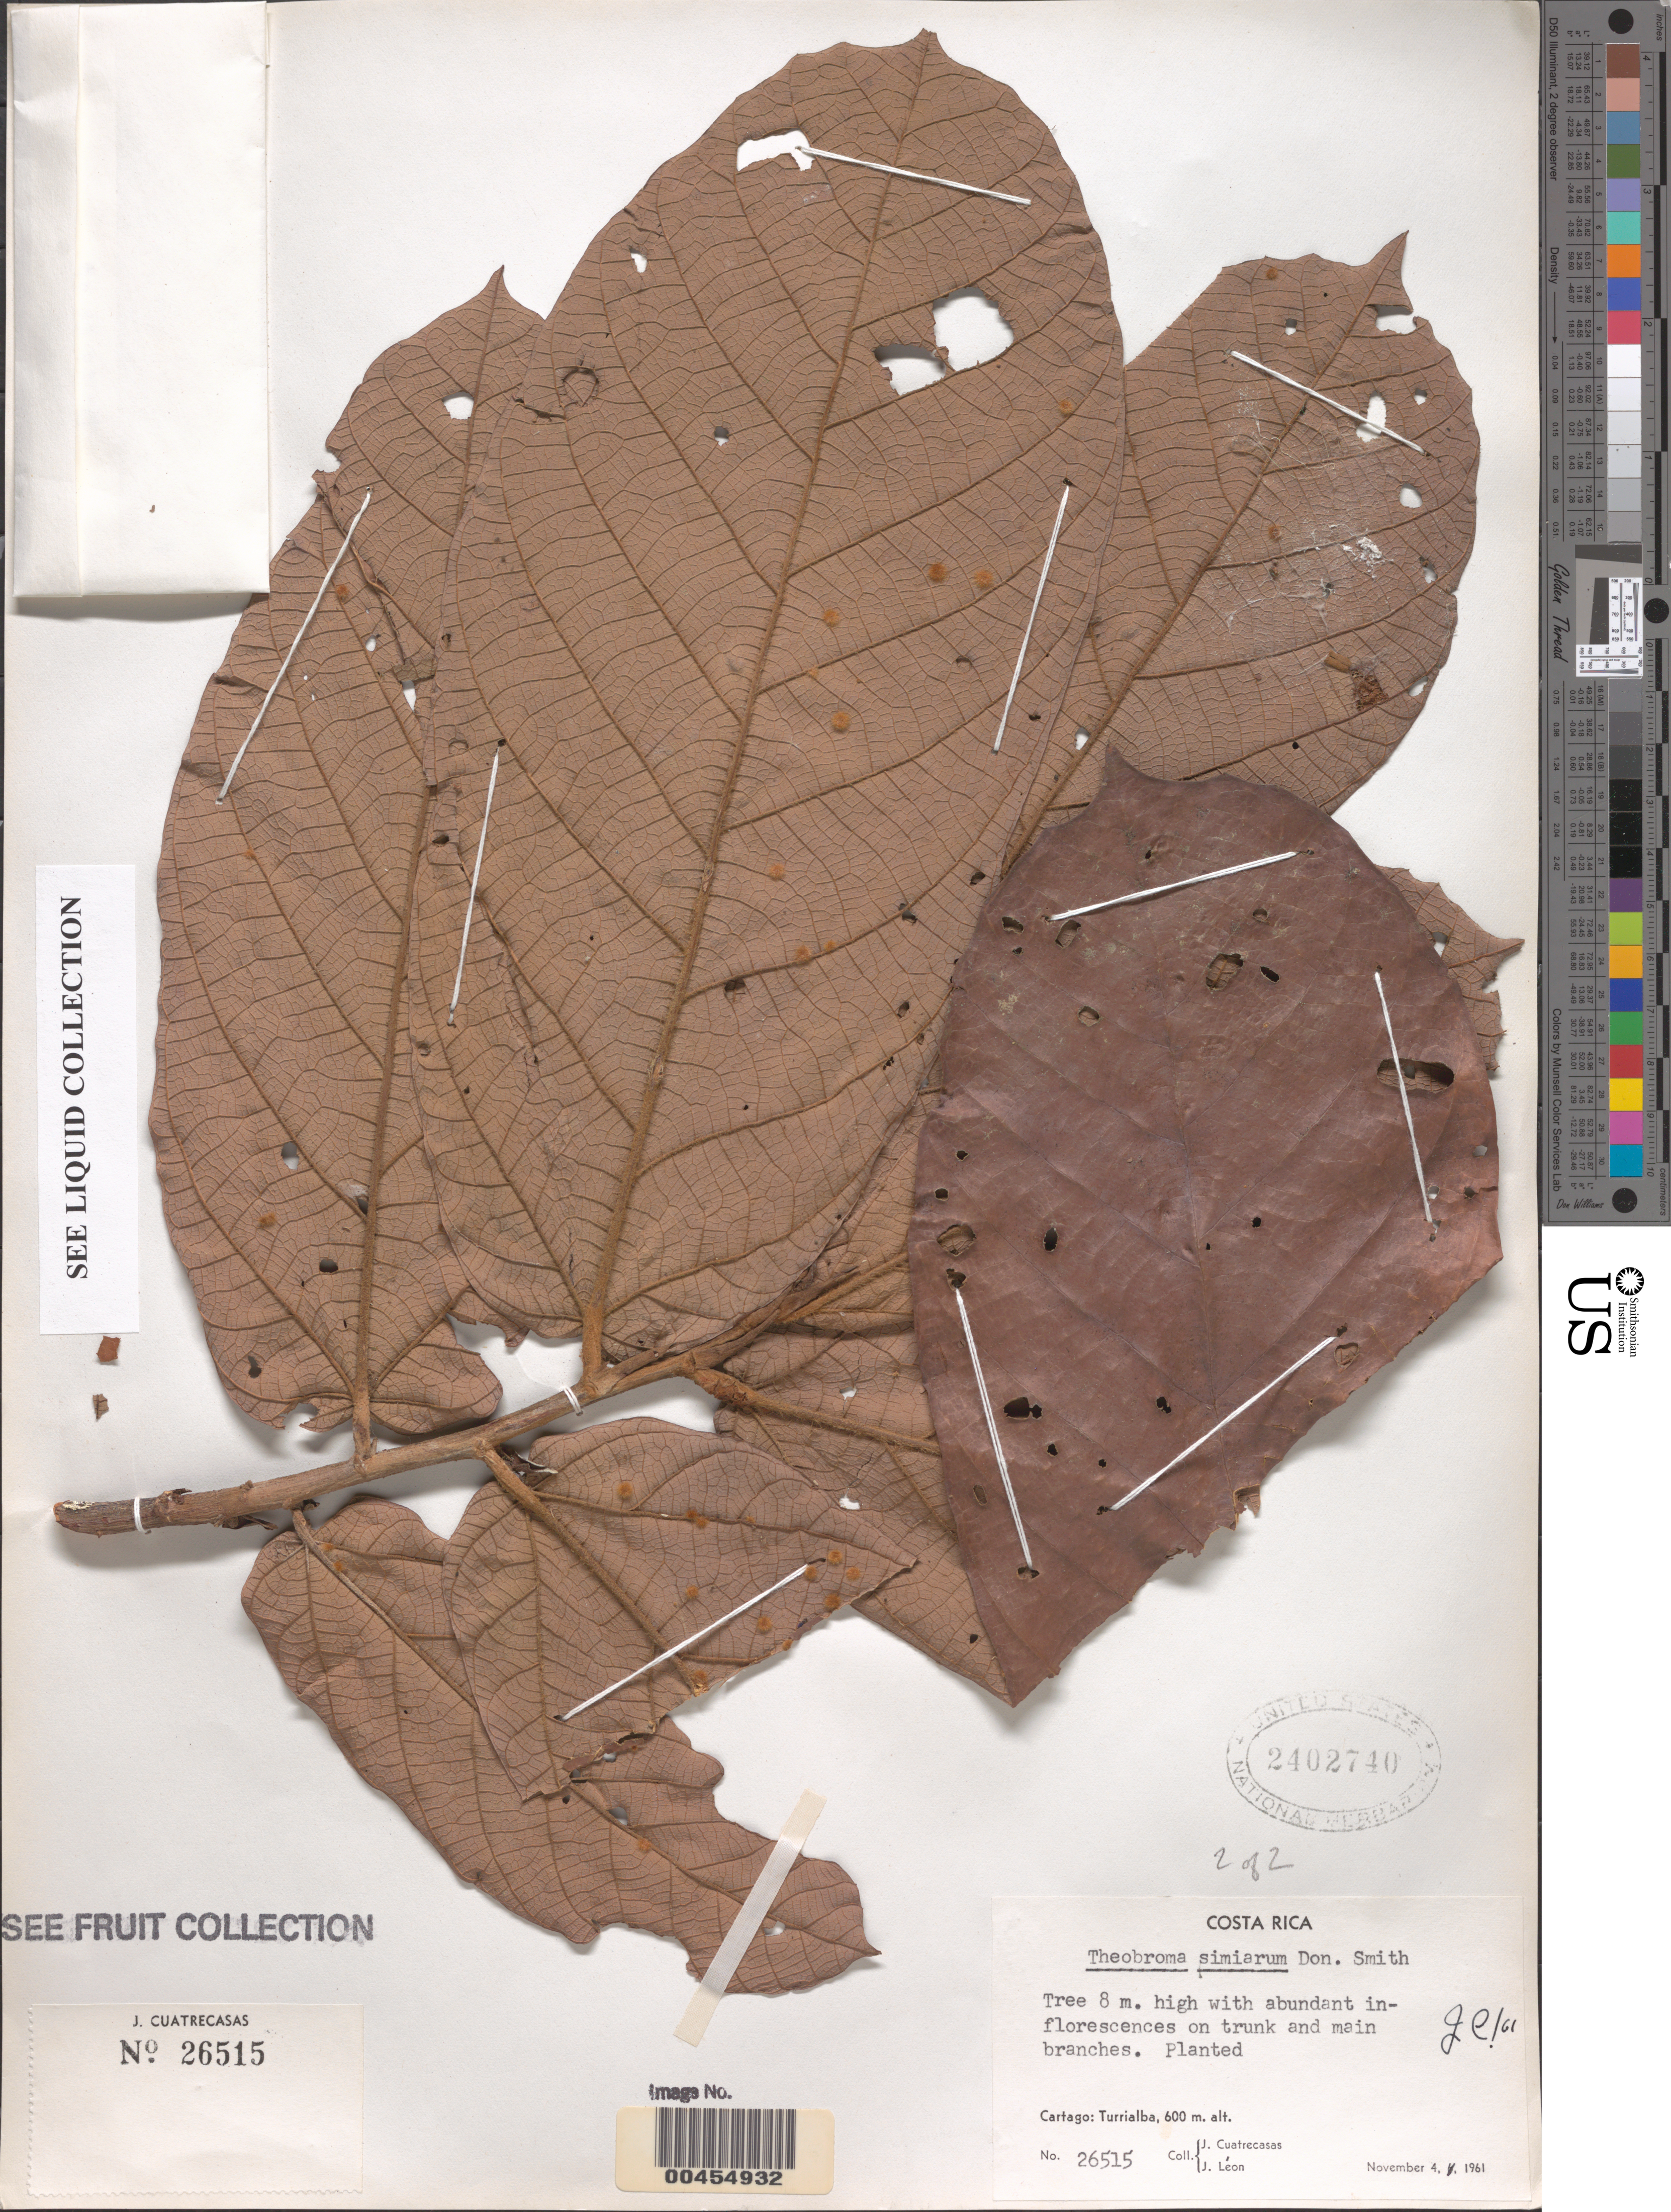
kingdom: Plantae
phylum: Tracheophyta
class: Magnoliopsida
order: Malvales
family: Malvaceae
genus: Theobroma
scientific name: Theobroma simiarum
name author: Donn. Sm.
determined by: Cuatrecasas, J.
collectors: J. Cuatrecasas & J. León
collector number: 26515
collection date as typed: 04 Nov 1961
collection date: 1961-11-04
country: Costa Rica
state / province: Cartago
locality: Turrialba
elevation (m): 600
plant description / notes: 2 of 2 1 of 2: USNH 2402739; BC 00454931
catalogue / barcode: US 2402740